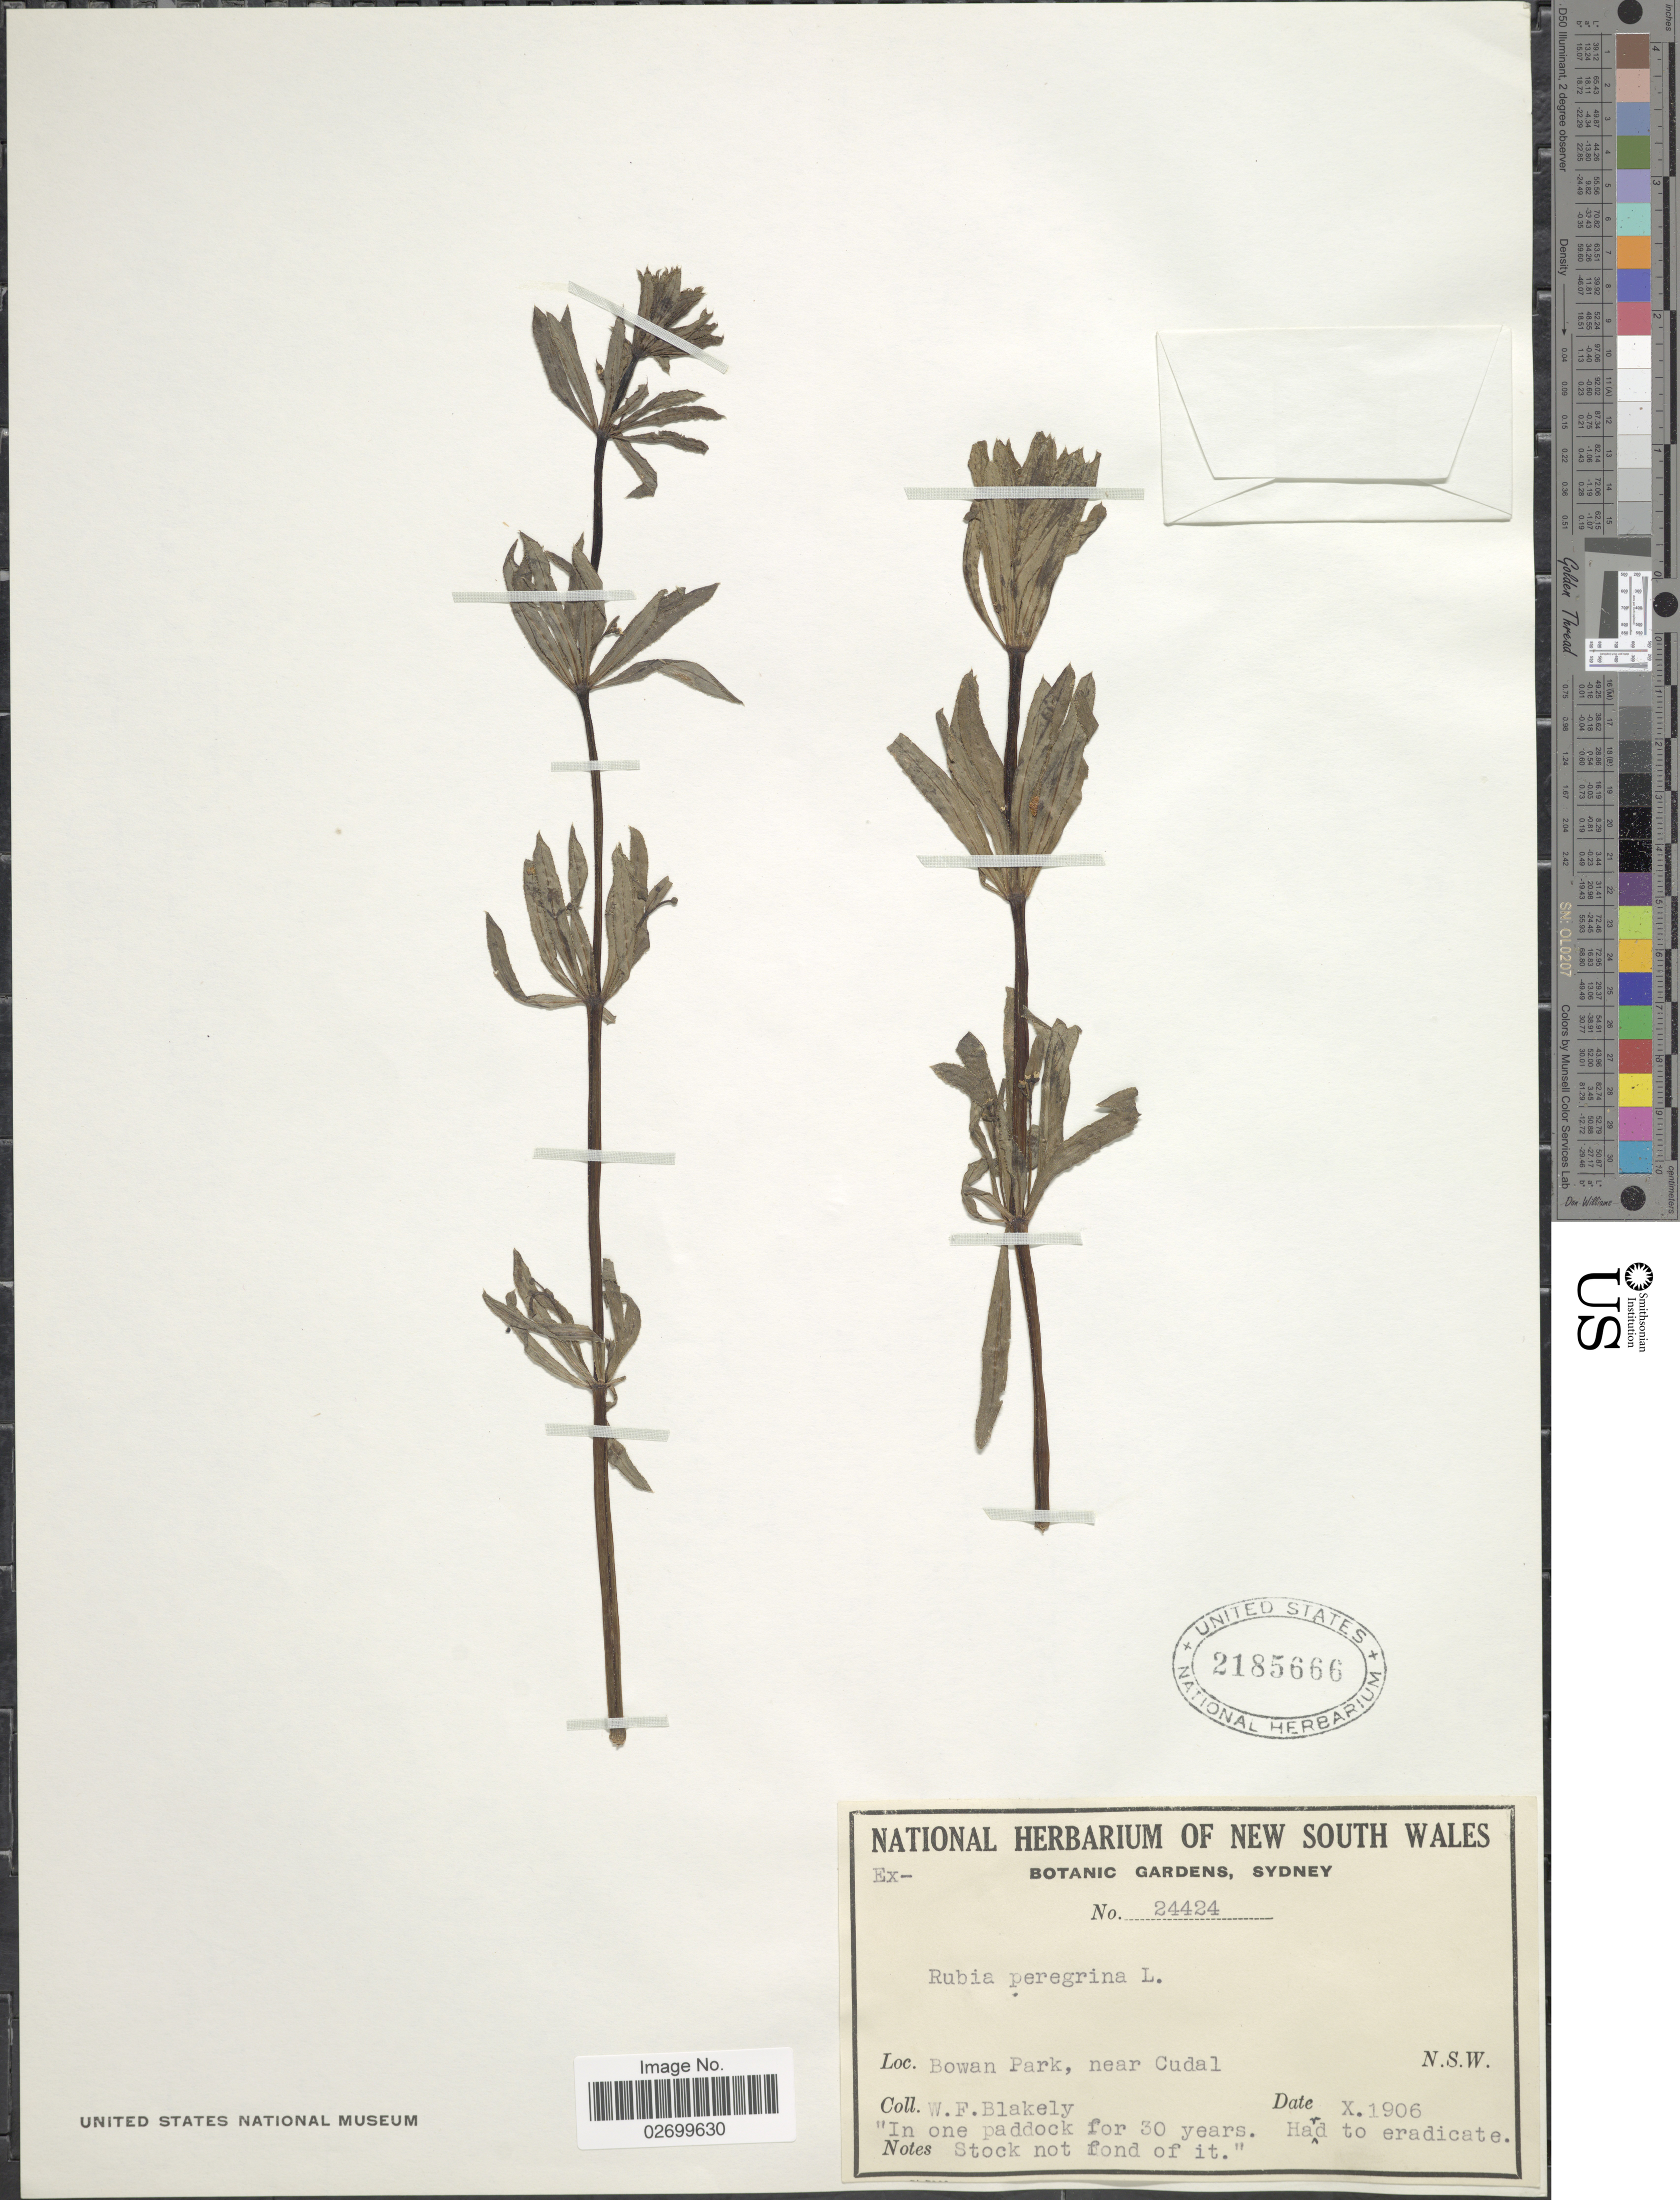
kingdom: Plantae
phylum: Tracheophyta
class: Magnoliopsida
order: Gentianales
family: Rubiaceae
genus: Rubia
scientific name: Rubia peregrina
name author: L.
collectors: W. Blakely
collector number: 24424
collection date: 1906-10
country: Australia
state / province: New South Wales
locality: Bowan Park, near Cudal, N.S.W.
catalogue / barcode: US 2185666